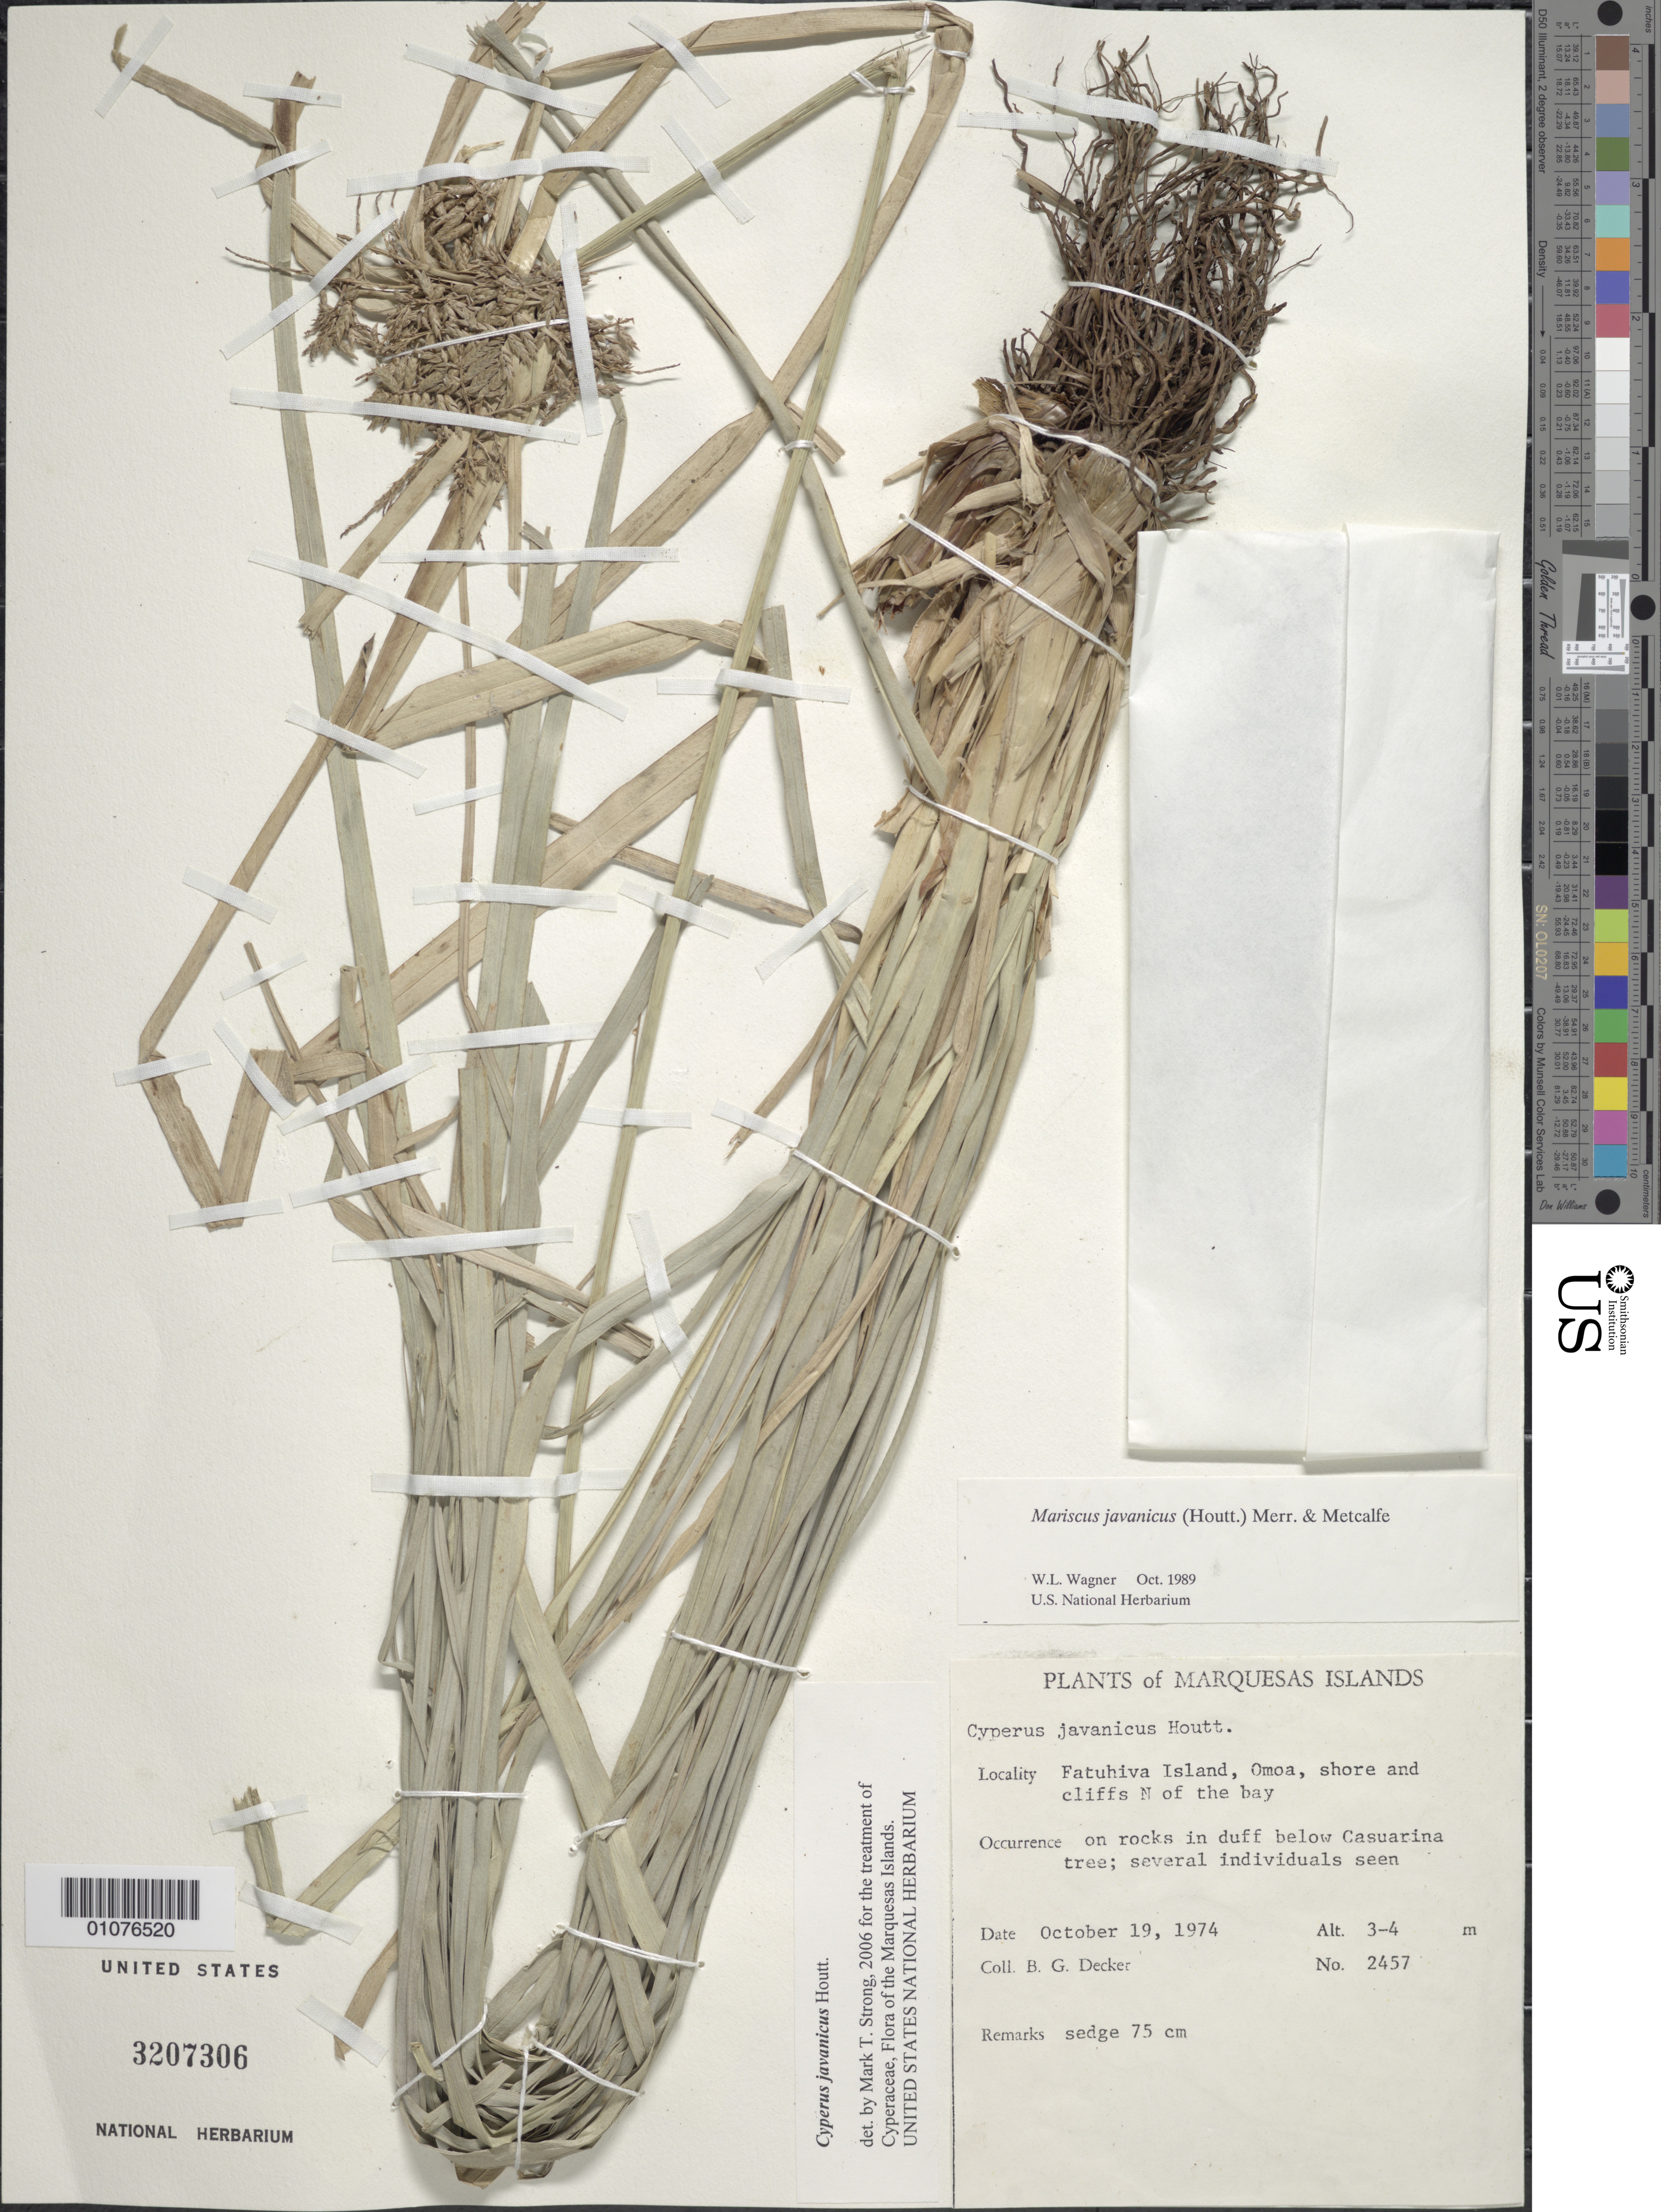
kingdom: Plantae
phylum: Tracheophyta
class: Liliopsida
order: Poales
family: Cyperaceae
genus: Cyperus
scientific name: Cyperus javanicus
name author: Houtt.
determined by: Strong, M. T., (US), Smithsonian Institution - National Museum of Natural History (UNITED STATES)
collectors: B. G. Decker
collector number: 2457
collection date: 1974-10-19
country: French Polynesia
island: Fatu Hiva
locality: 'Omo'a, shore and cliffs N of bay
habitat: On rocks in duff below Casuarina tree; several seen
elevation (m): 3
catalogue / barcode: US 3207306